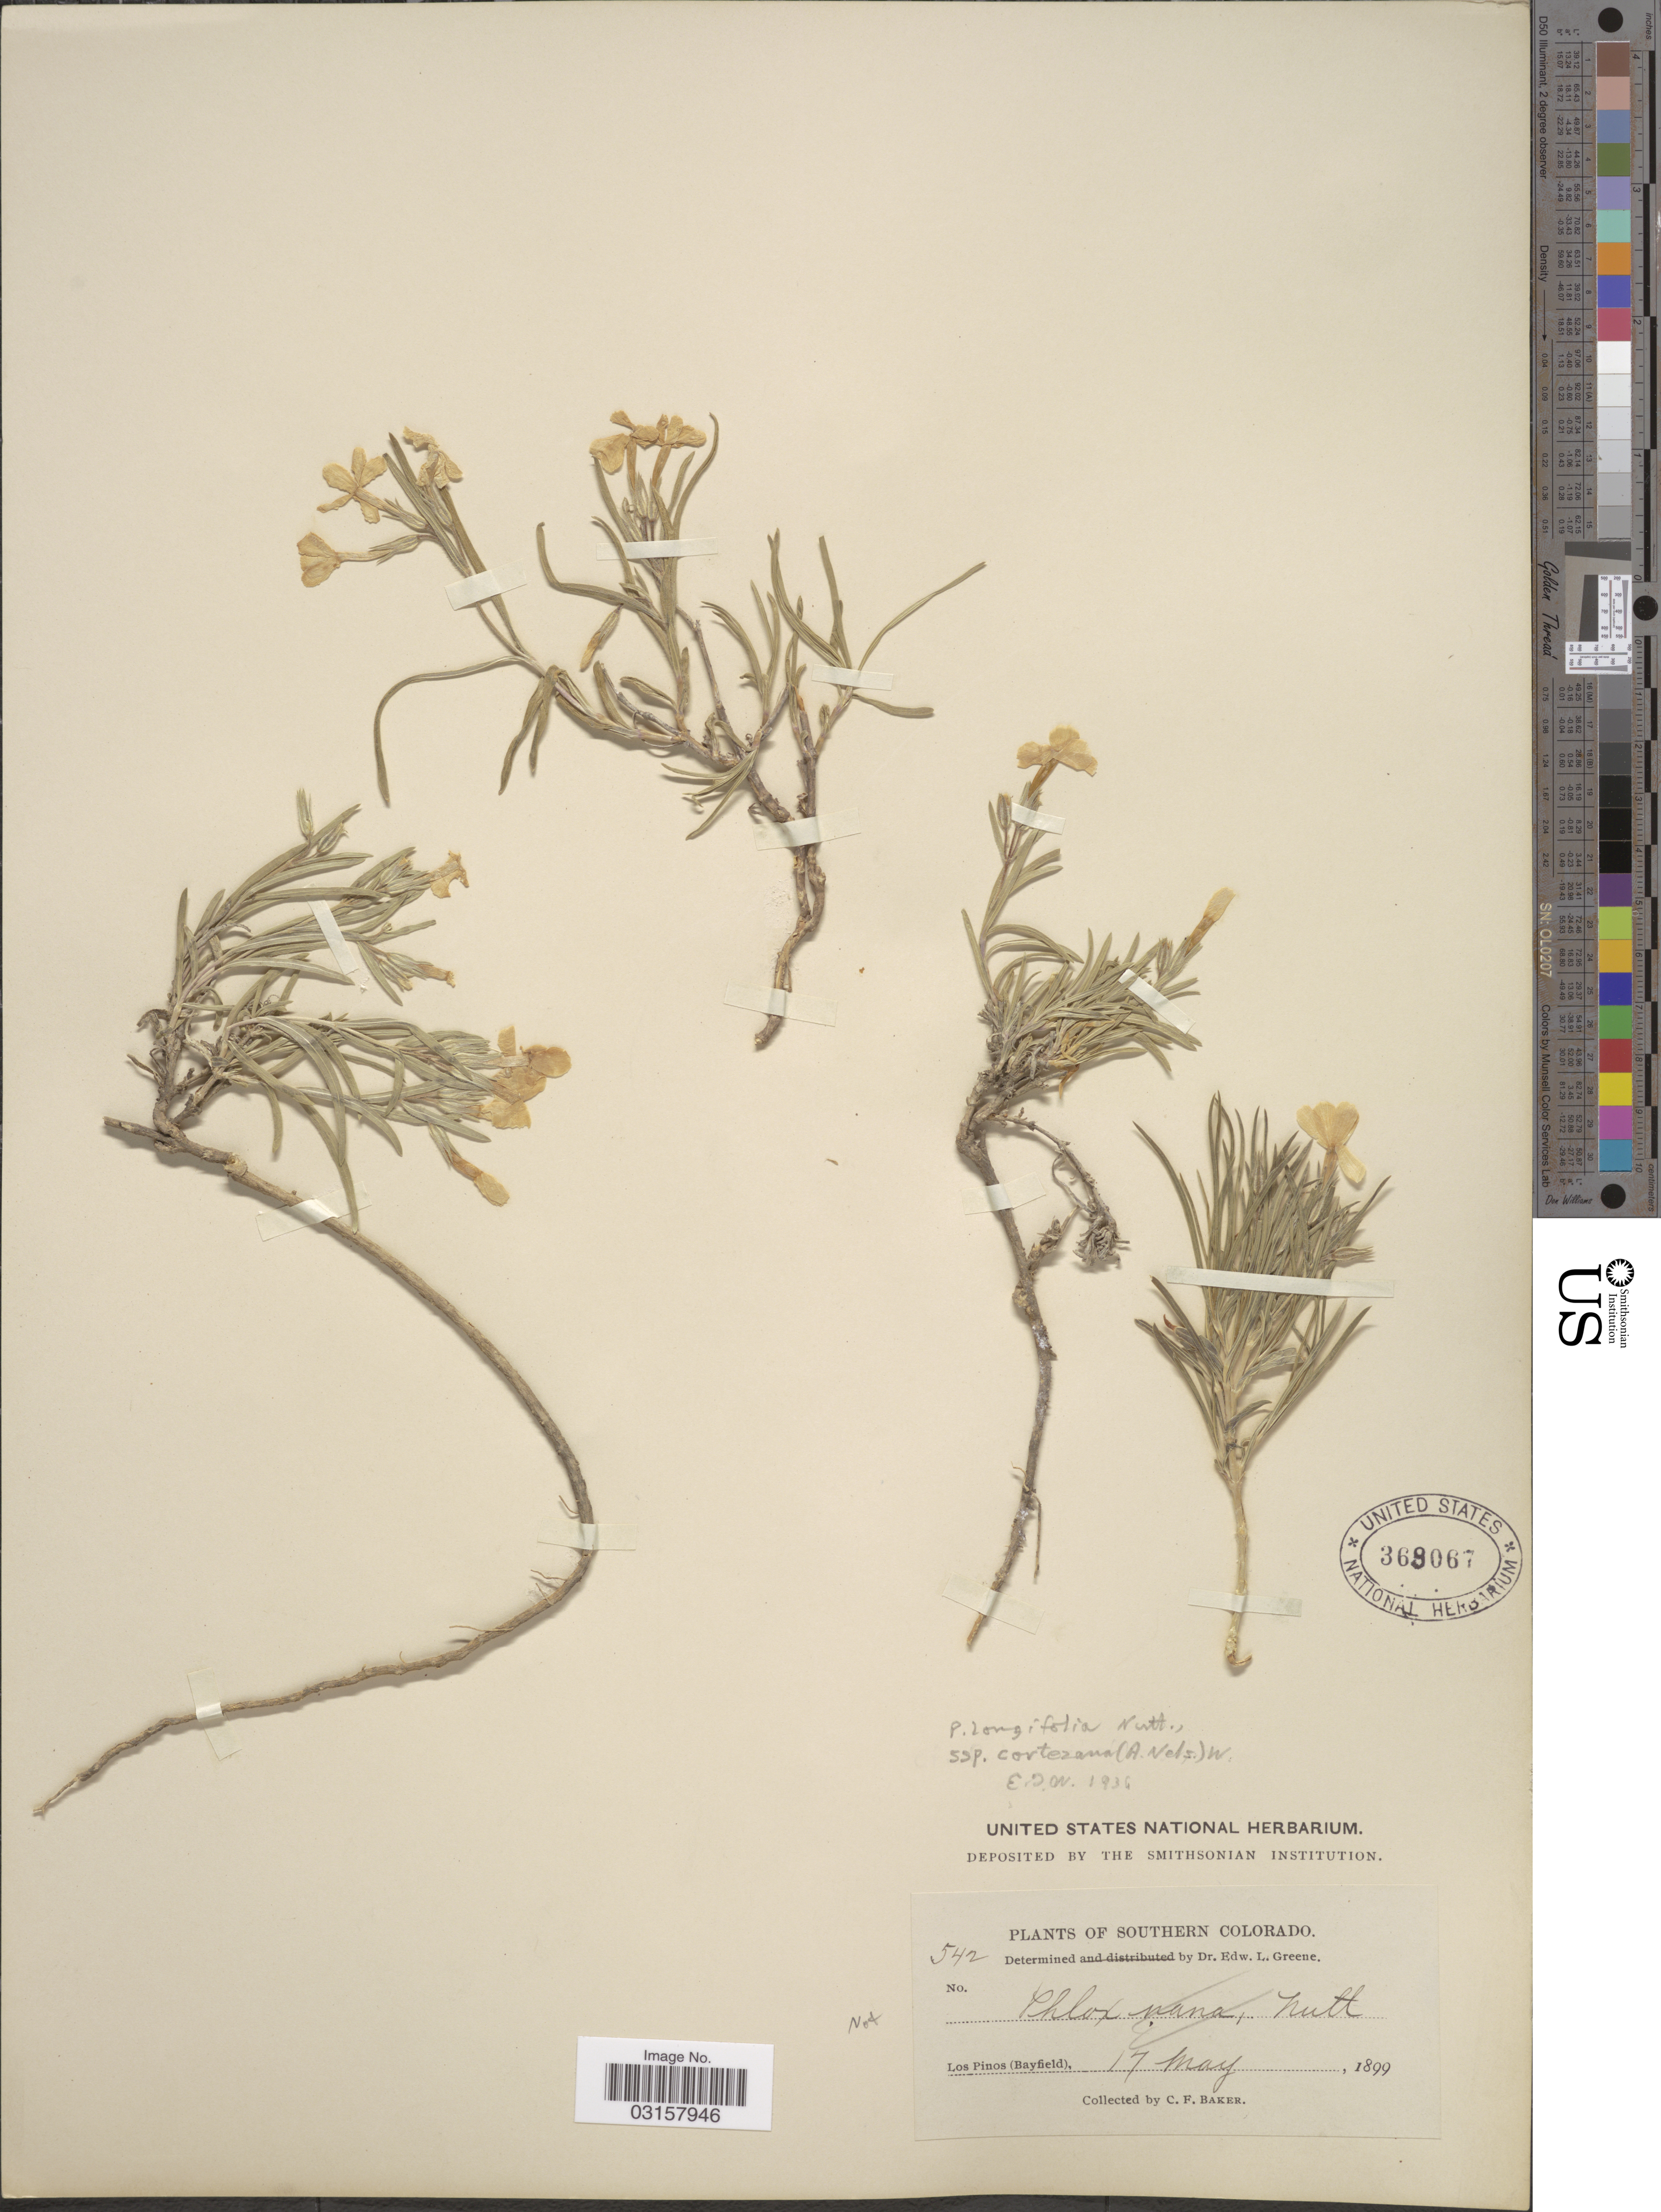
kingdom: Plantae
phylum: Tracheophyta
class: Magnoliopsida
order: Ericales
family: Polemoniaceae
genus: Phlox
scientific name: Phlox longifolia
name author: Nutt.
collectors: C. F. Baker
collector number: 542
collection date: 1899-05-17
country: United States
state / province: Colorado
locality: Southern Colorado. Los Pinos (Bayfield).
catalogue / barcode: US 369067